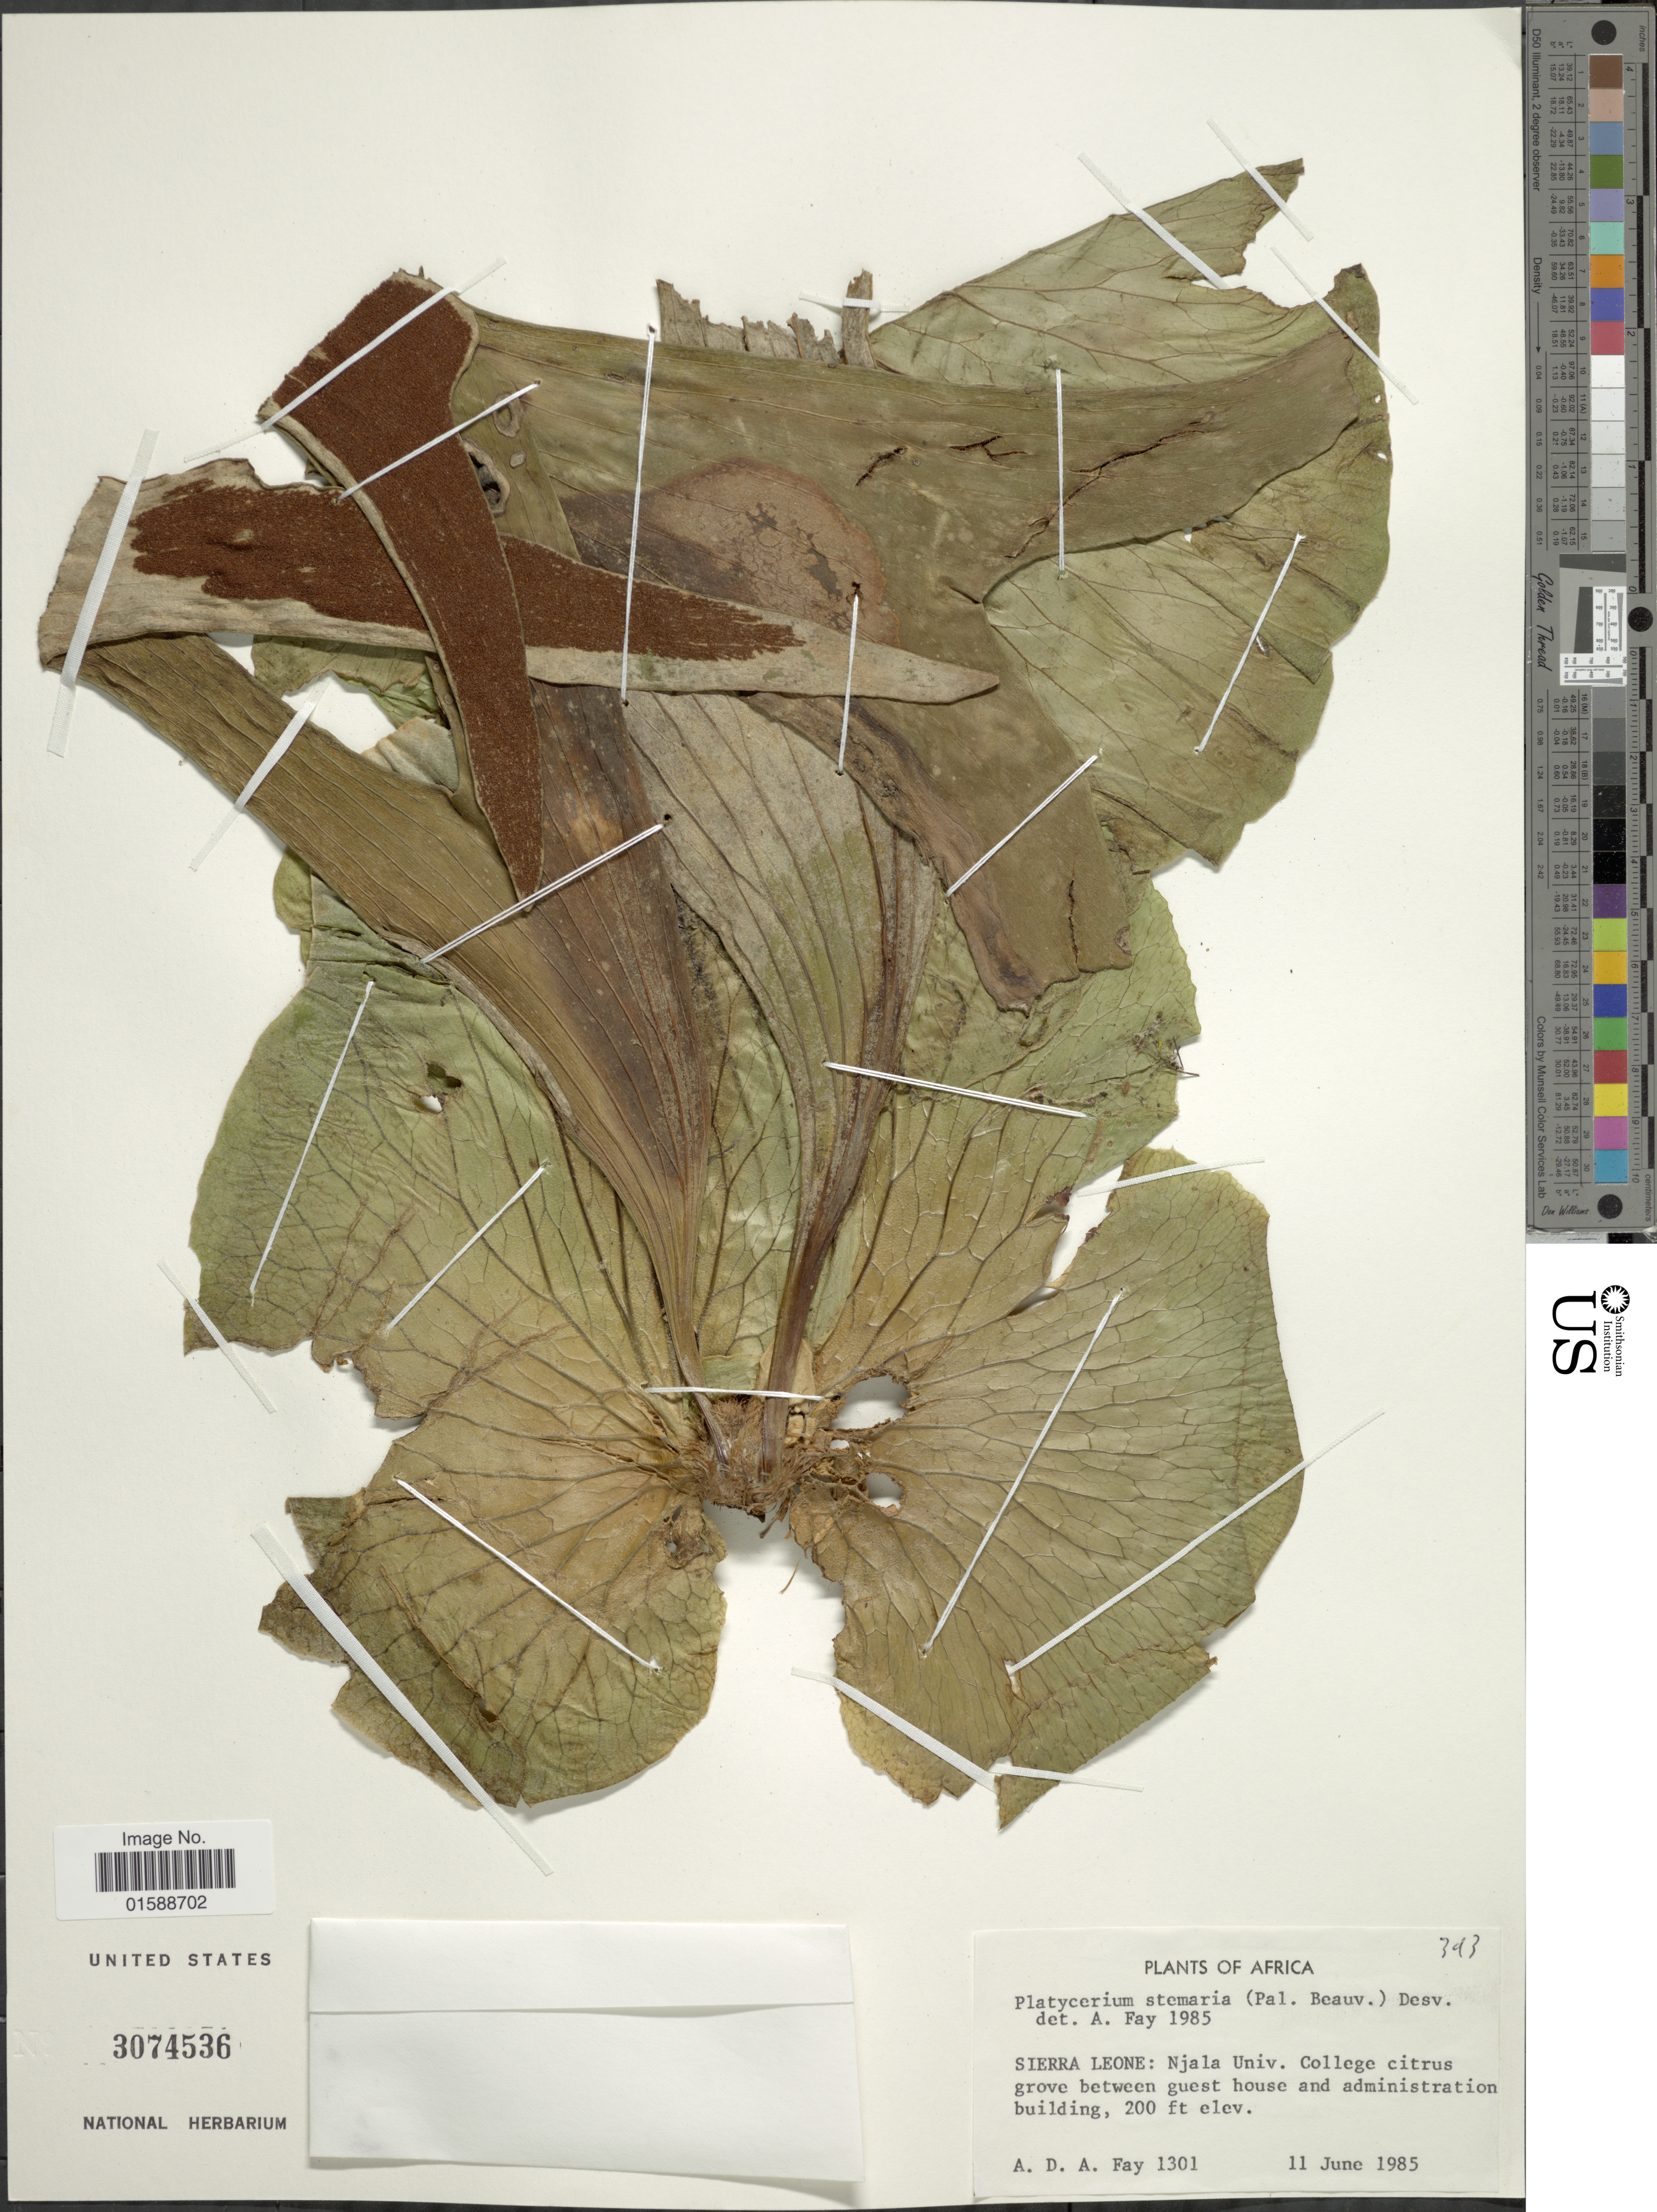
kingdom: Plantae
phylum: Tracheophyta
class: Polypodiopsida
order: Polypodiales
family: Polypodiaceae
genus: Platycerium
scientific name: Platycerium stemaria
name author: (P. Beauv.) Desv.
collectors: A. Fay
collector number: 1301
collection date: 1985-06-11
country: Sierra Leone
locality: Njala Univ. College citrus grove between guest house and administration building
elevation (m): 61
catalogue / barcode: US 3074536